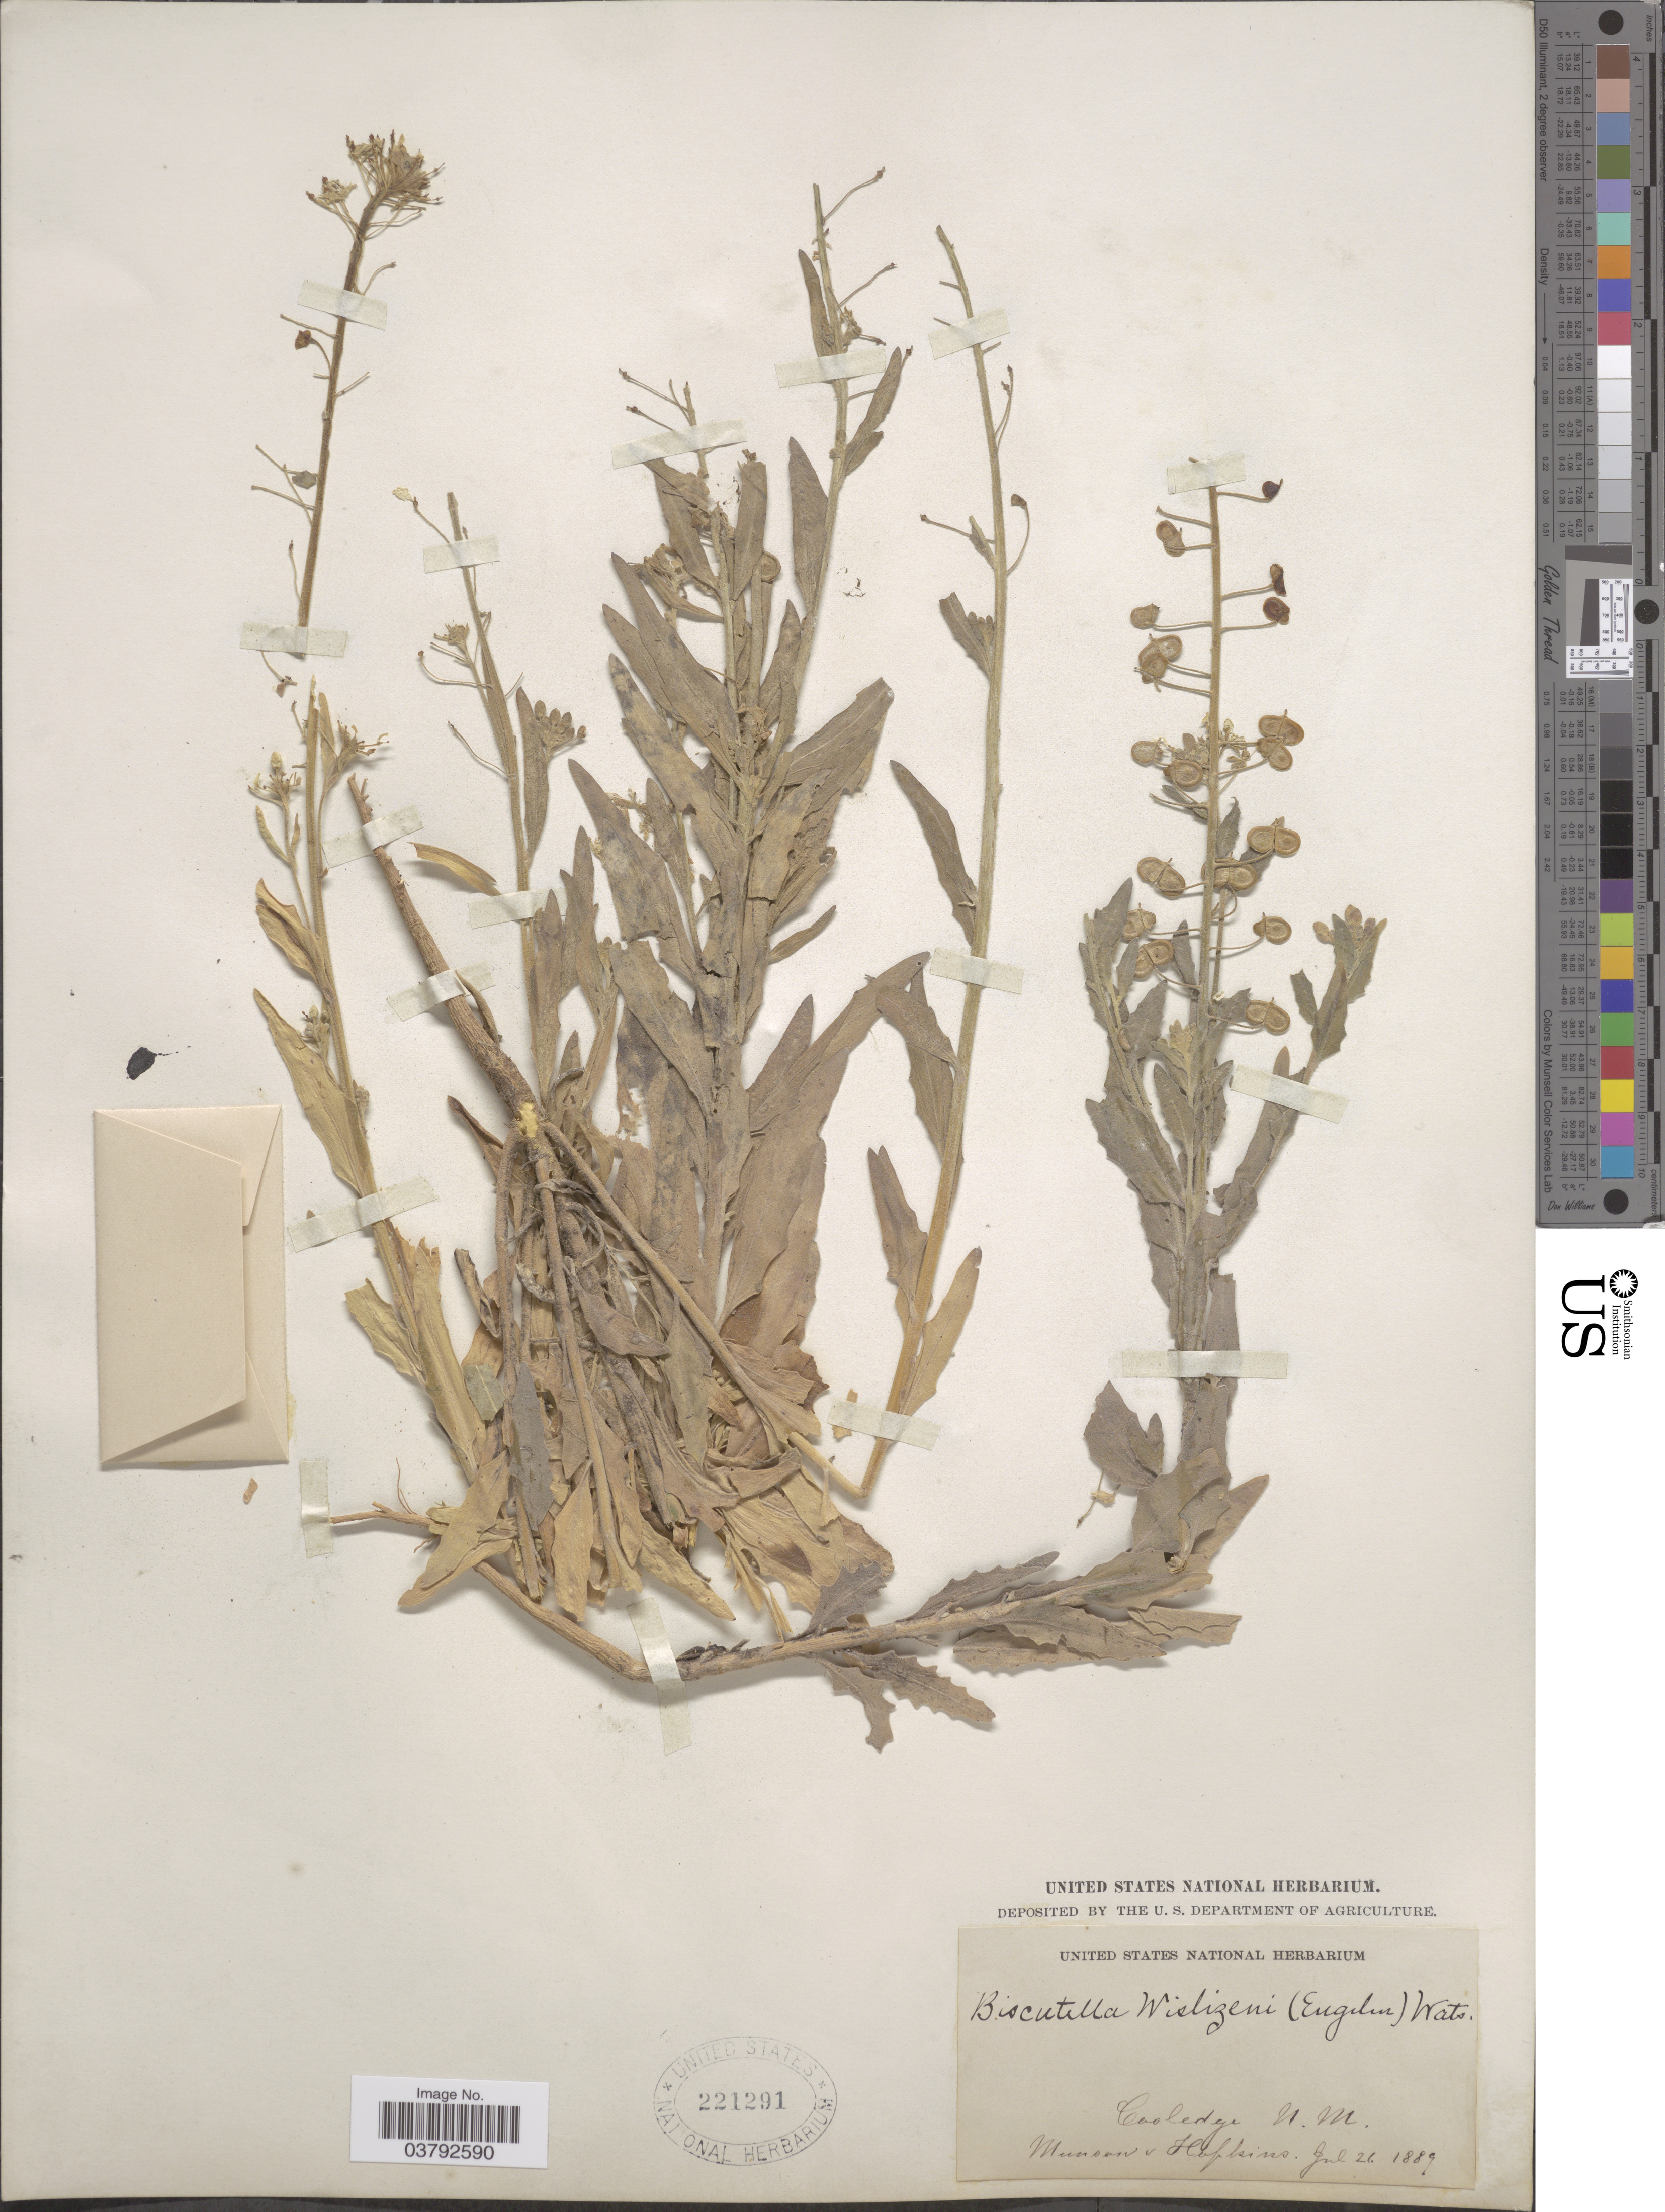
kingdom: Plantae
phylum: Tracheophyta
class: Magnoliopsida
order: Brassicales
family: Brassicaceae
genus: Dithyrea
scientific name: Dithyrea wislizeni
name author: Engelm.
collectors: M. Hopkins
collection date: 1889-07-26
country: United States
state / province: New Mexico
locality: Cooledge.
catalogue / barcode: US 221291